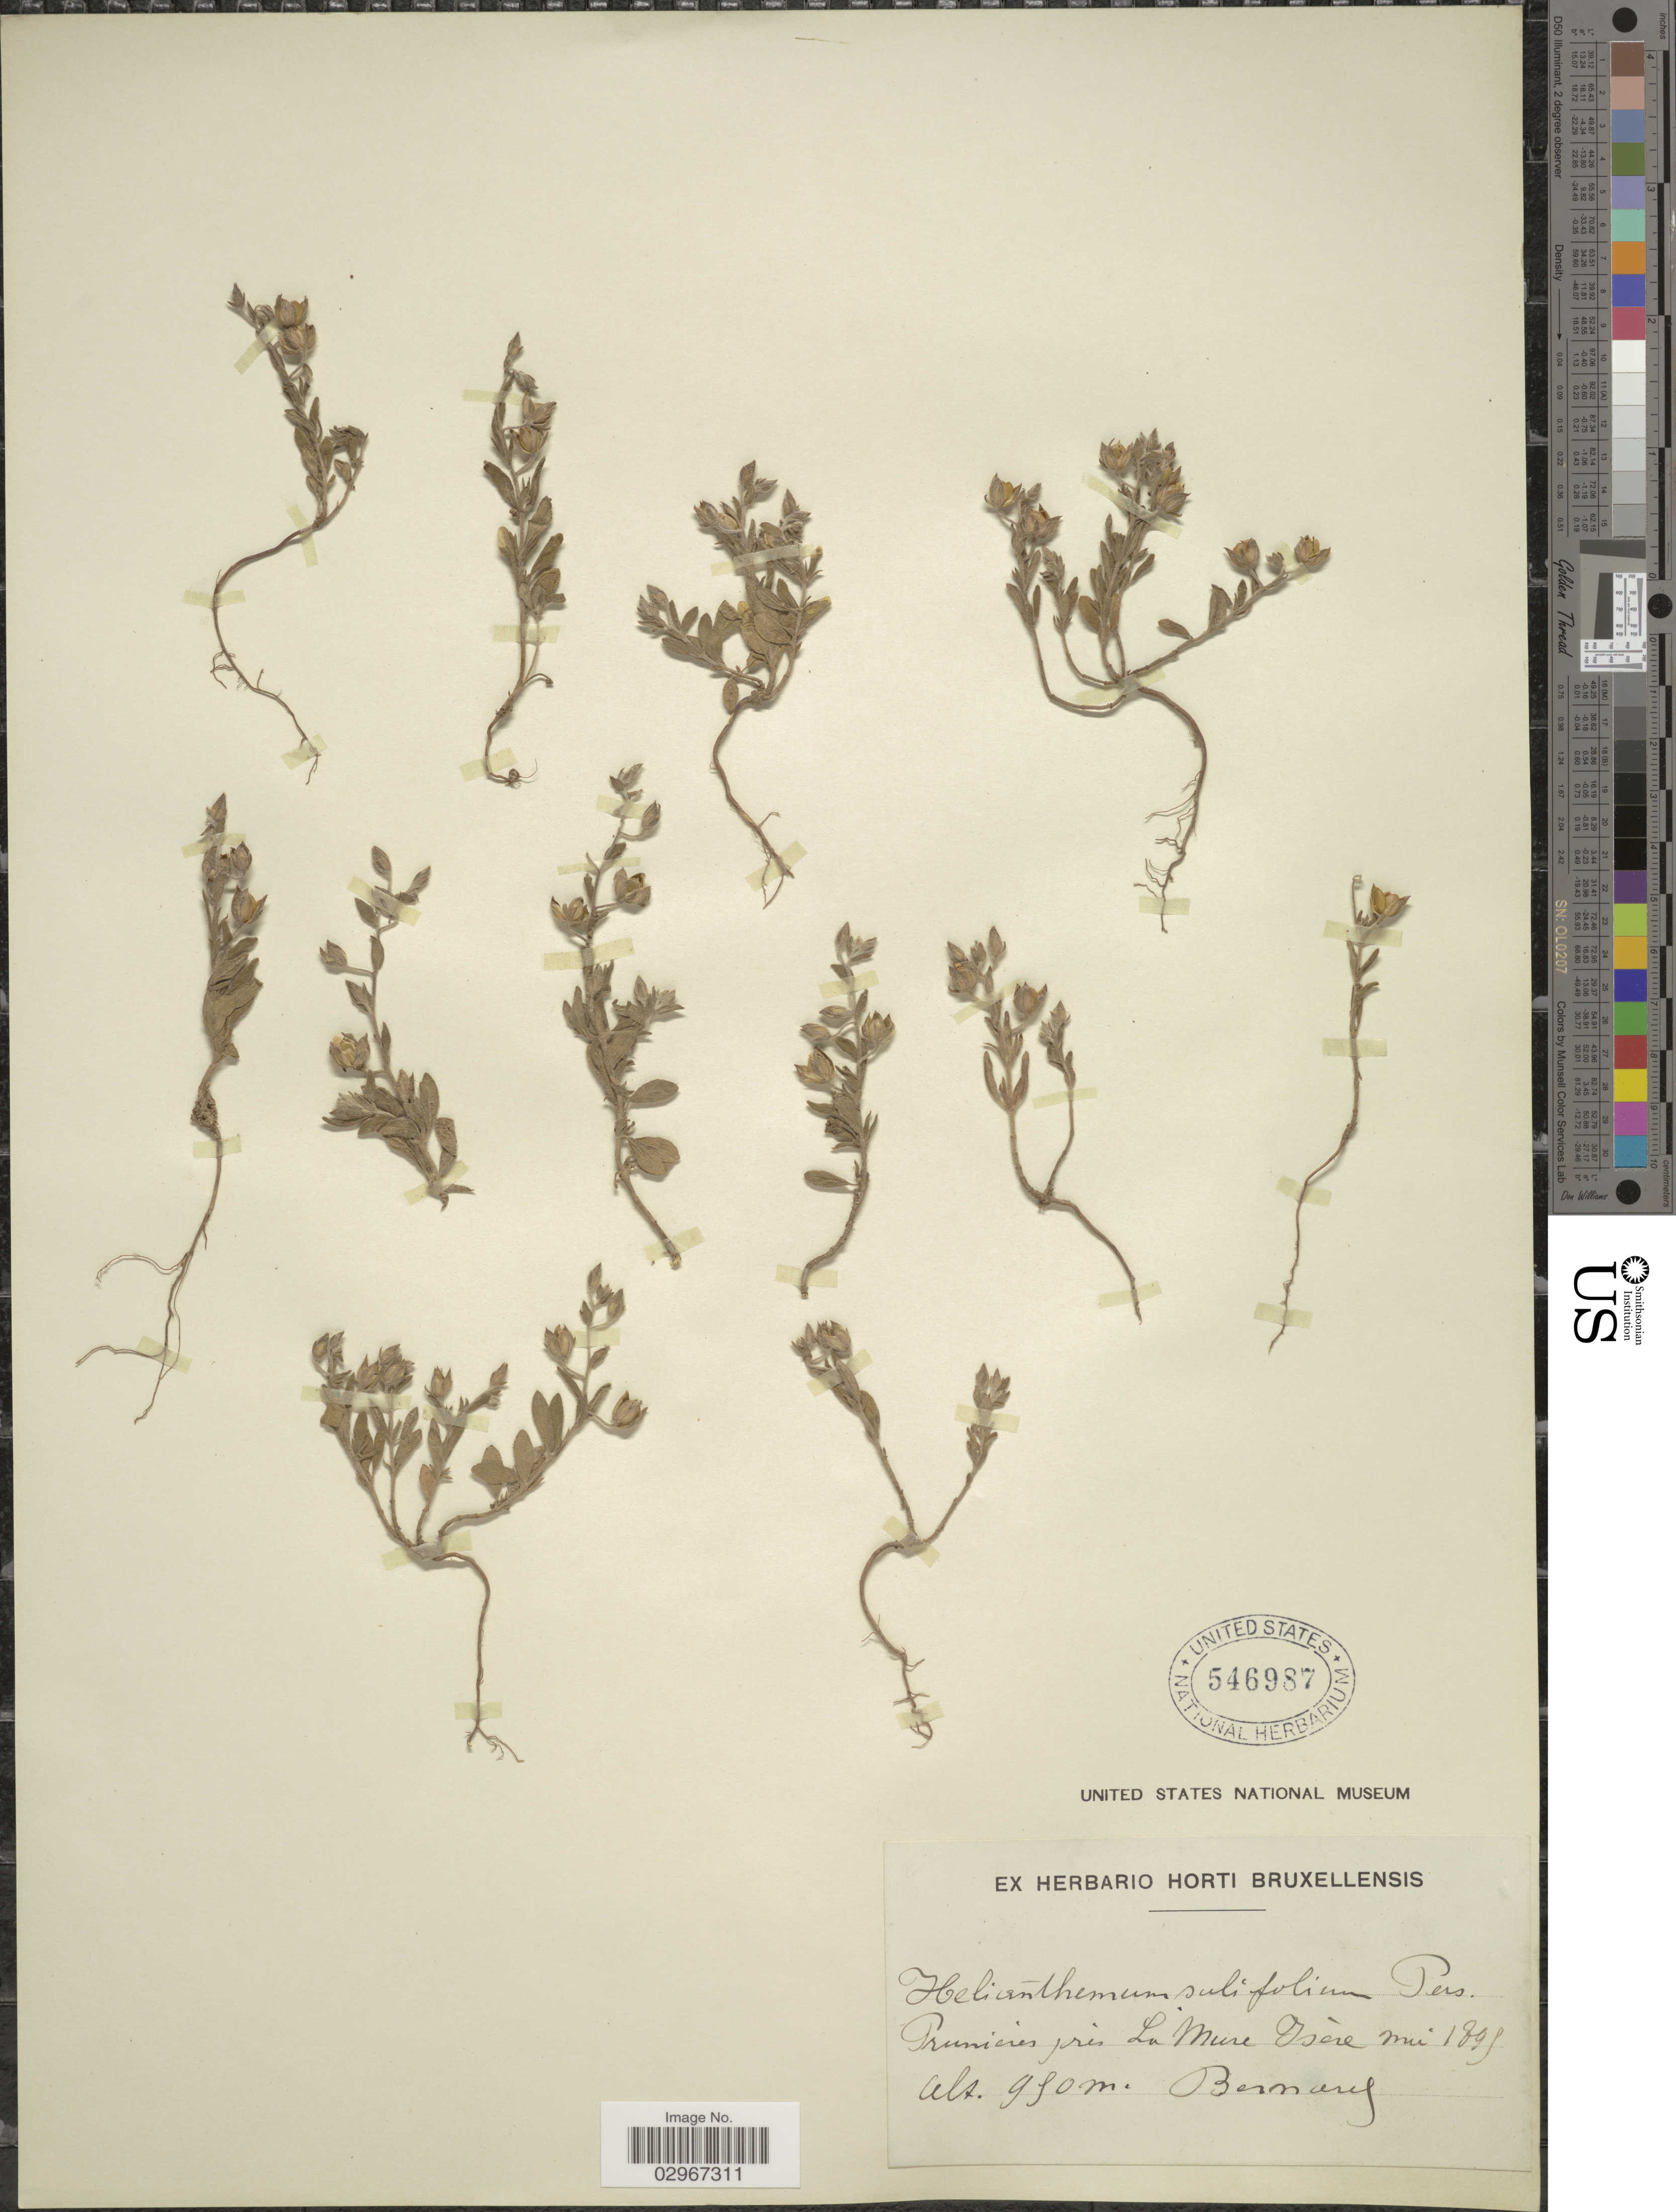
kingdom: Plantae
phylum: Tracheophyta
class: Magnoliopsida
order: Malvales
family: Cistaceae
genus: Helianthemum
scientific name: Helianthemum sp.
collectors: Benary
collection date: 1899-05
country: France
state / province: Auvergne-Rhône-Alpes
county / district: Isère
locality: Prunieres pres La Mure Iseré.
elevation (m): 950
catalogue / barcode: US 546987